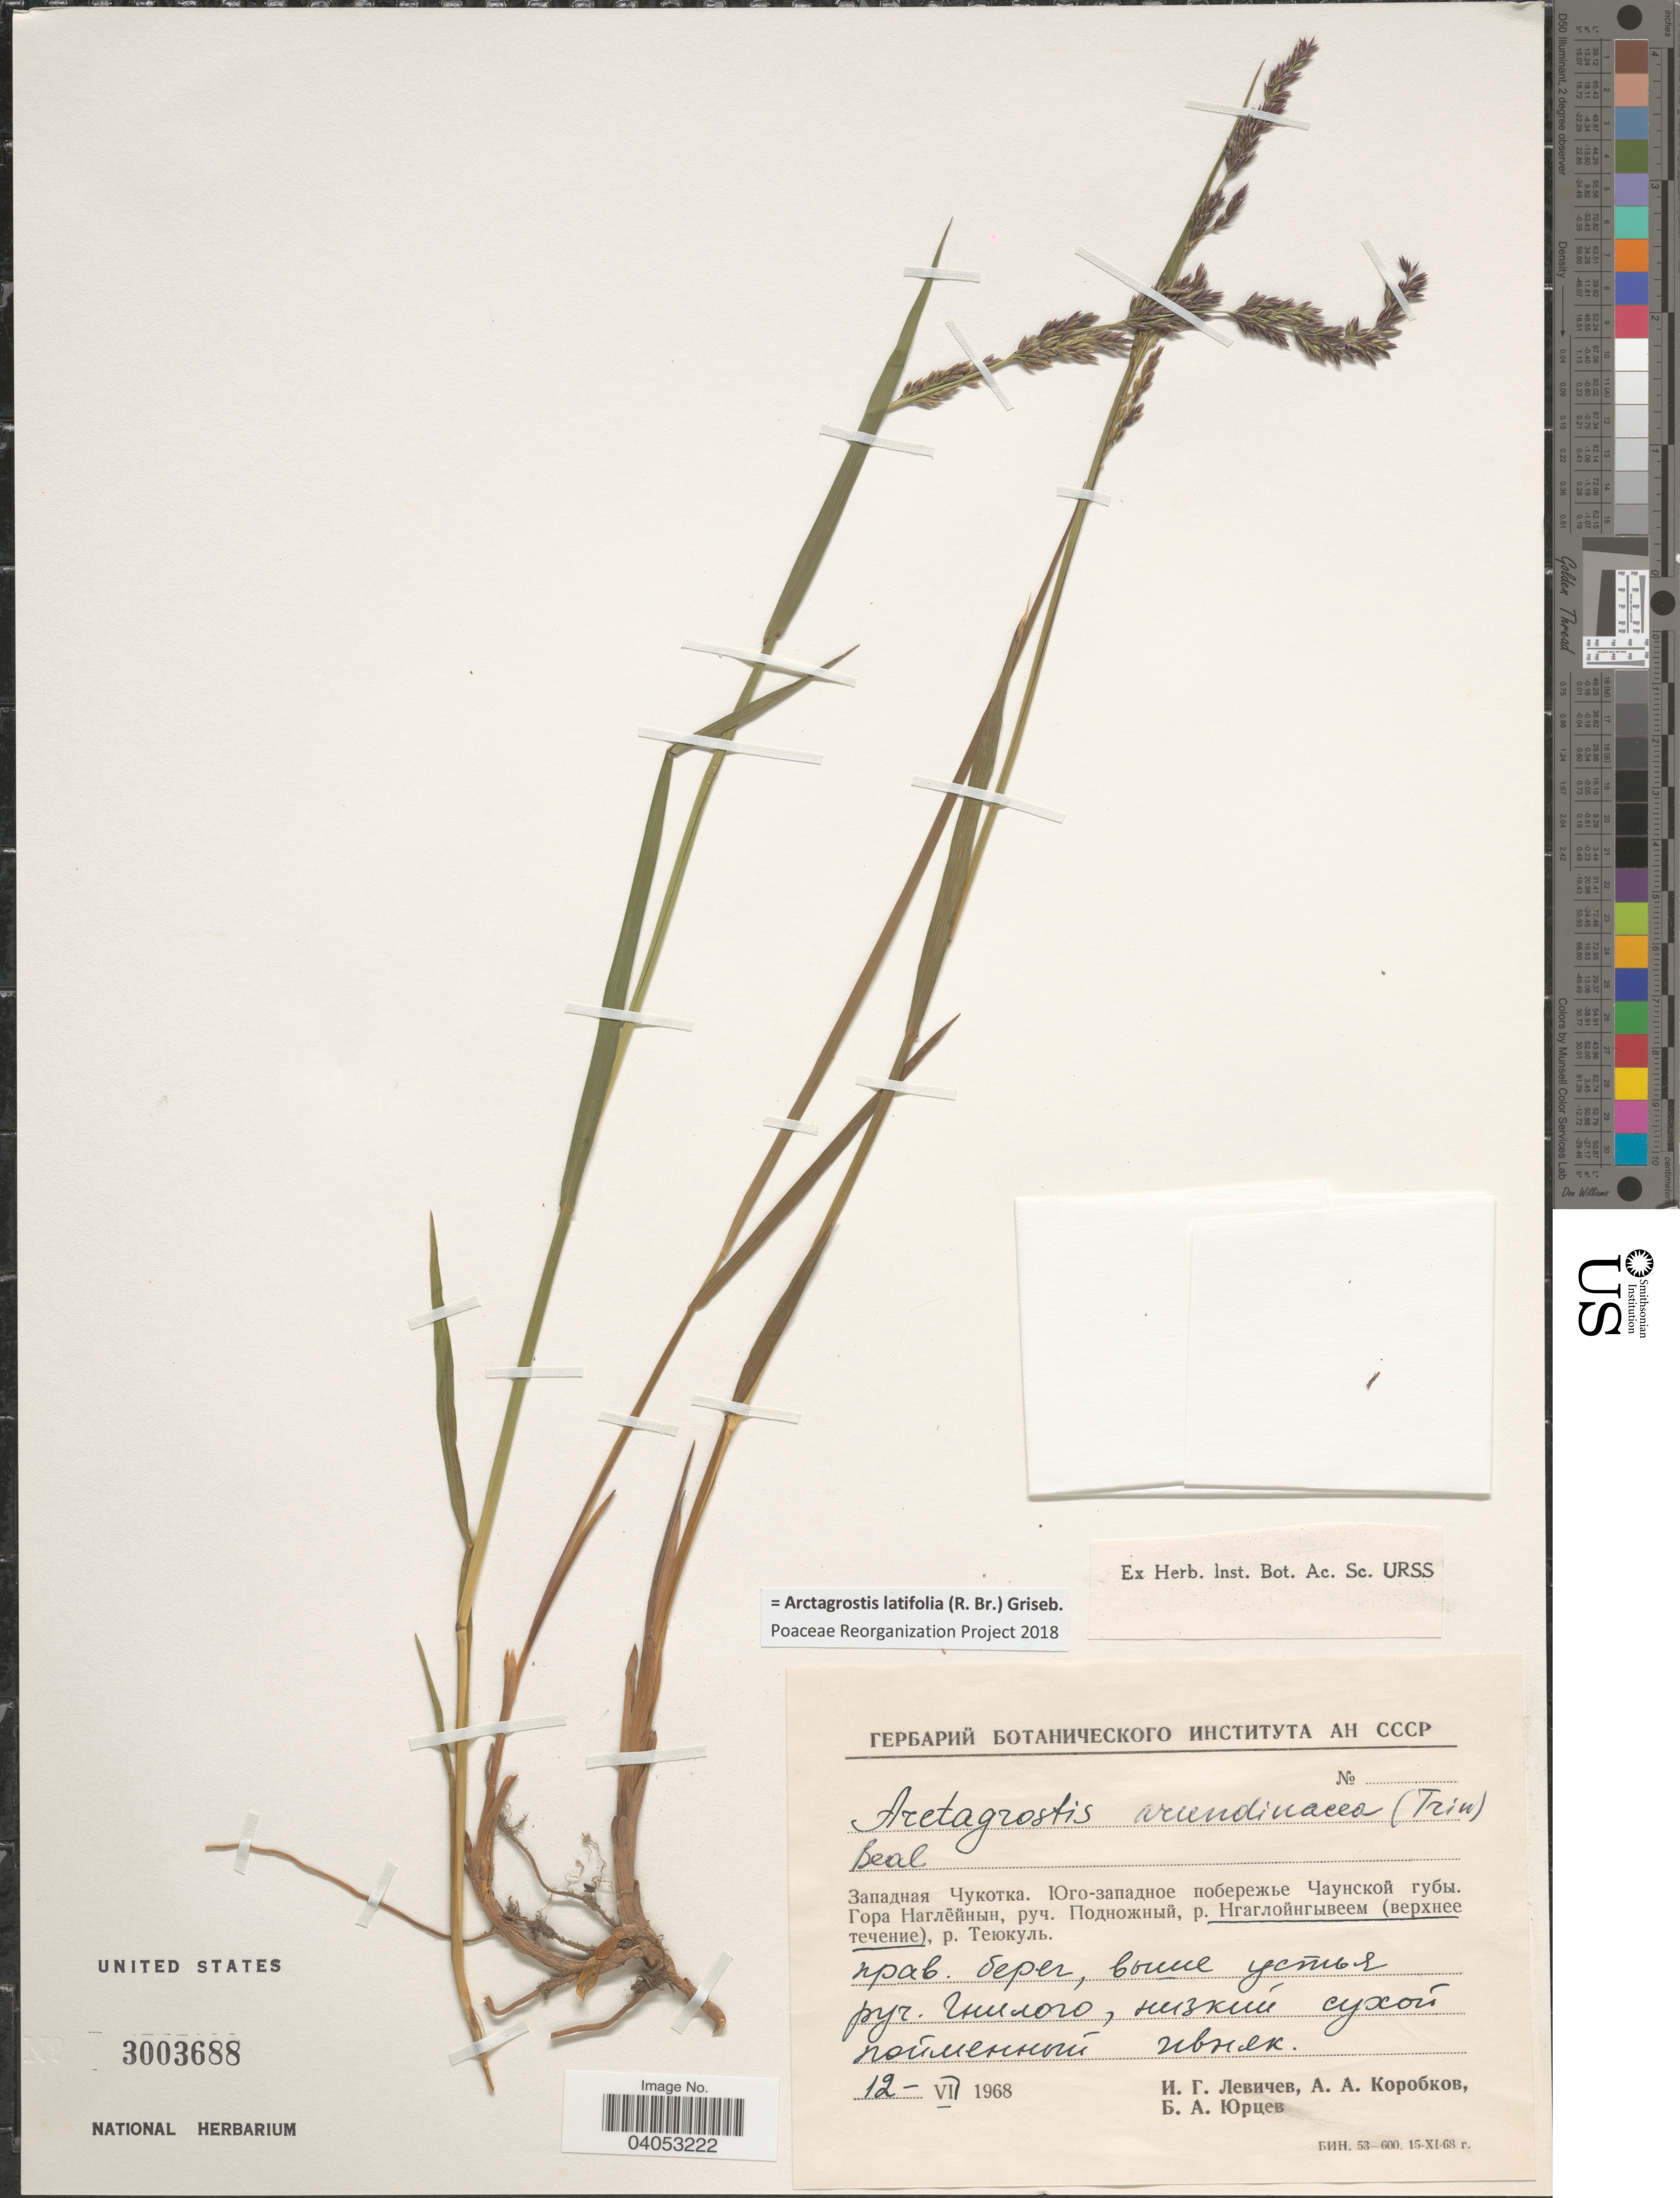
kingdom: Plantae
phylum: Tracheophyta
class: Liliopsida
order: Poales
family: Poaceae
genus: Arctagrostis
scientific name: Arctagrostis latifolia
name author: (R. Br.) Griseb.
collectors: I. Levichev, A. Korobkov & B. Yurtsev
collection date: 1968-07-12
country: Russian Federation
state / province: Chukotka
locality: SW shore of bay Chaunskaya Guba, Nagleynyn Mt., near mouth of spring Gniloy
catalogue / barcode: US 3003688